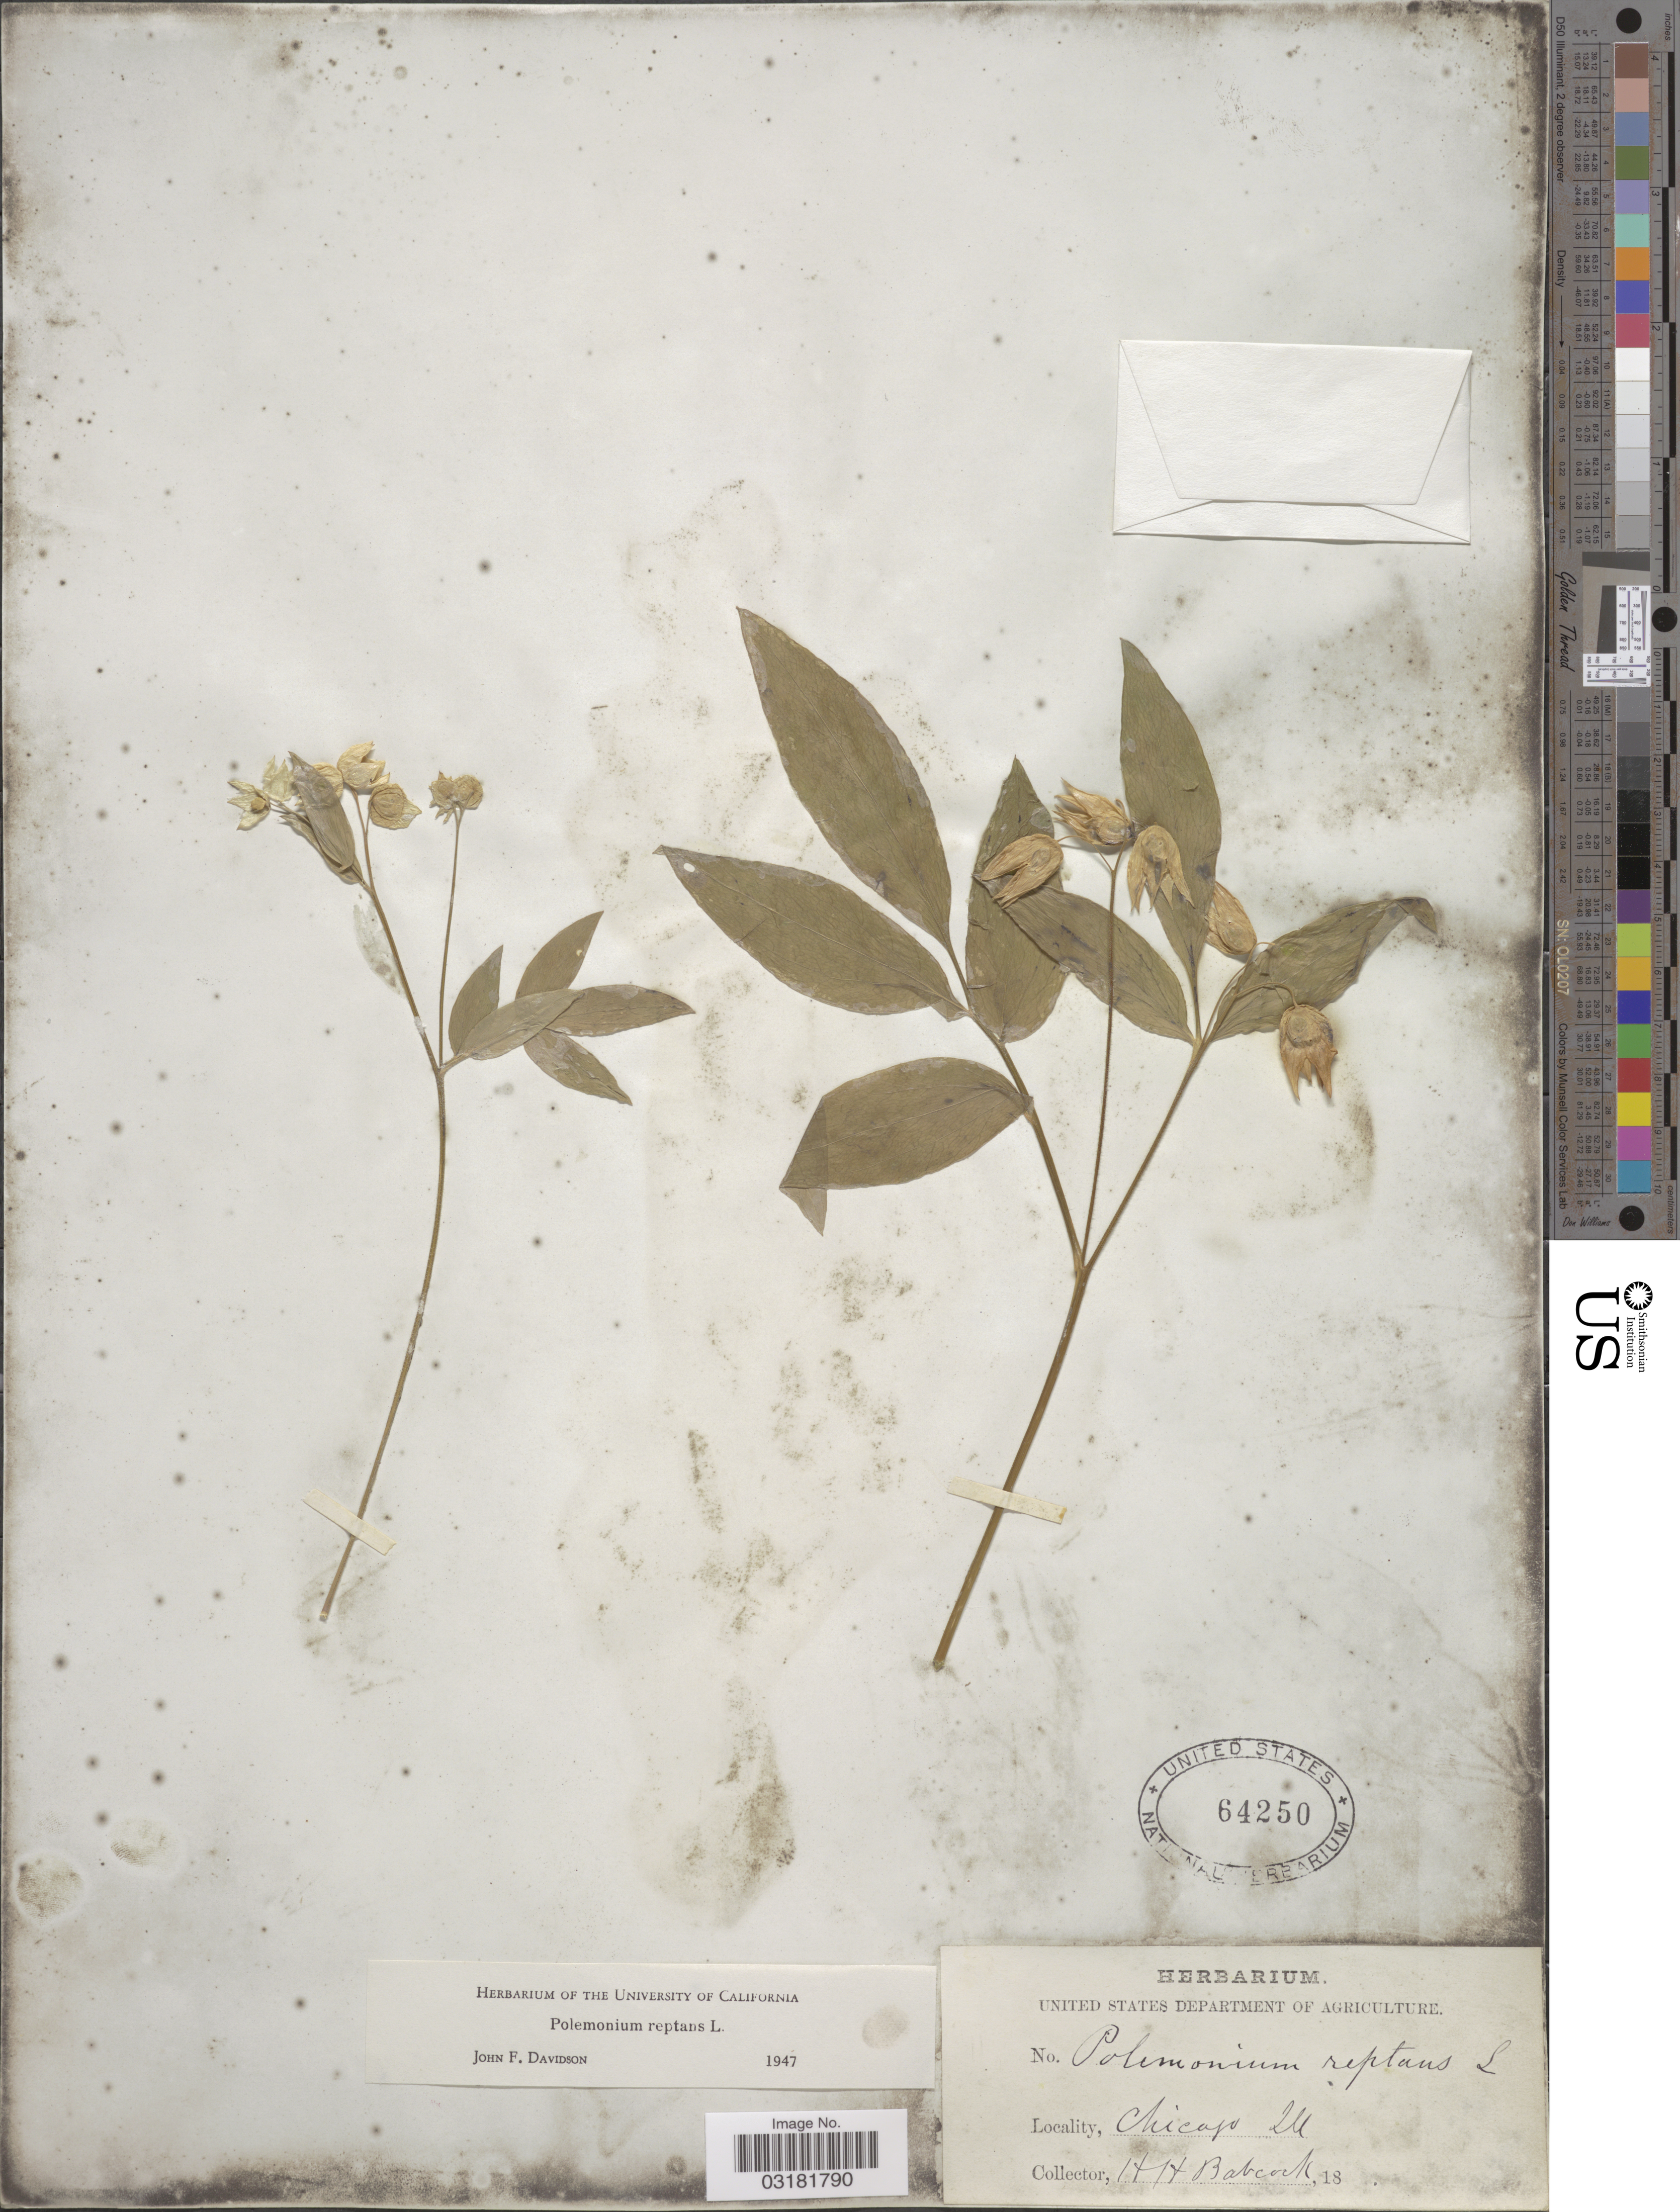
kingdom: Plantae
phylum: Tracheophyta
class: Magnoliopsida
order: Ericales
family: Polemoniaceae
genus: Polemonium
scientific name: Polemonium reptans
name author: L.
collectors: H. Babcock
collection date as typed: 18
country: United States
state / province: Illinois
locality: Chicago Ill.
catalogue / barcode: US 64250